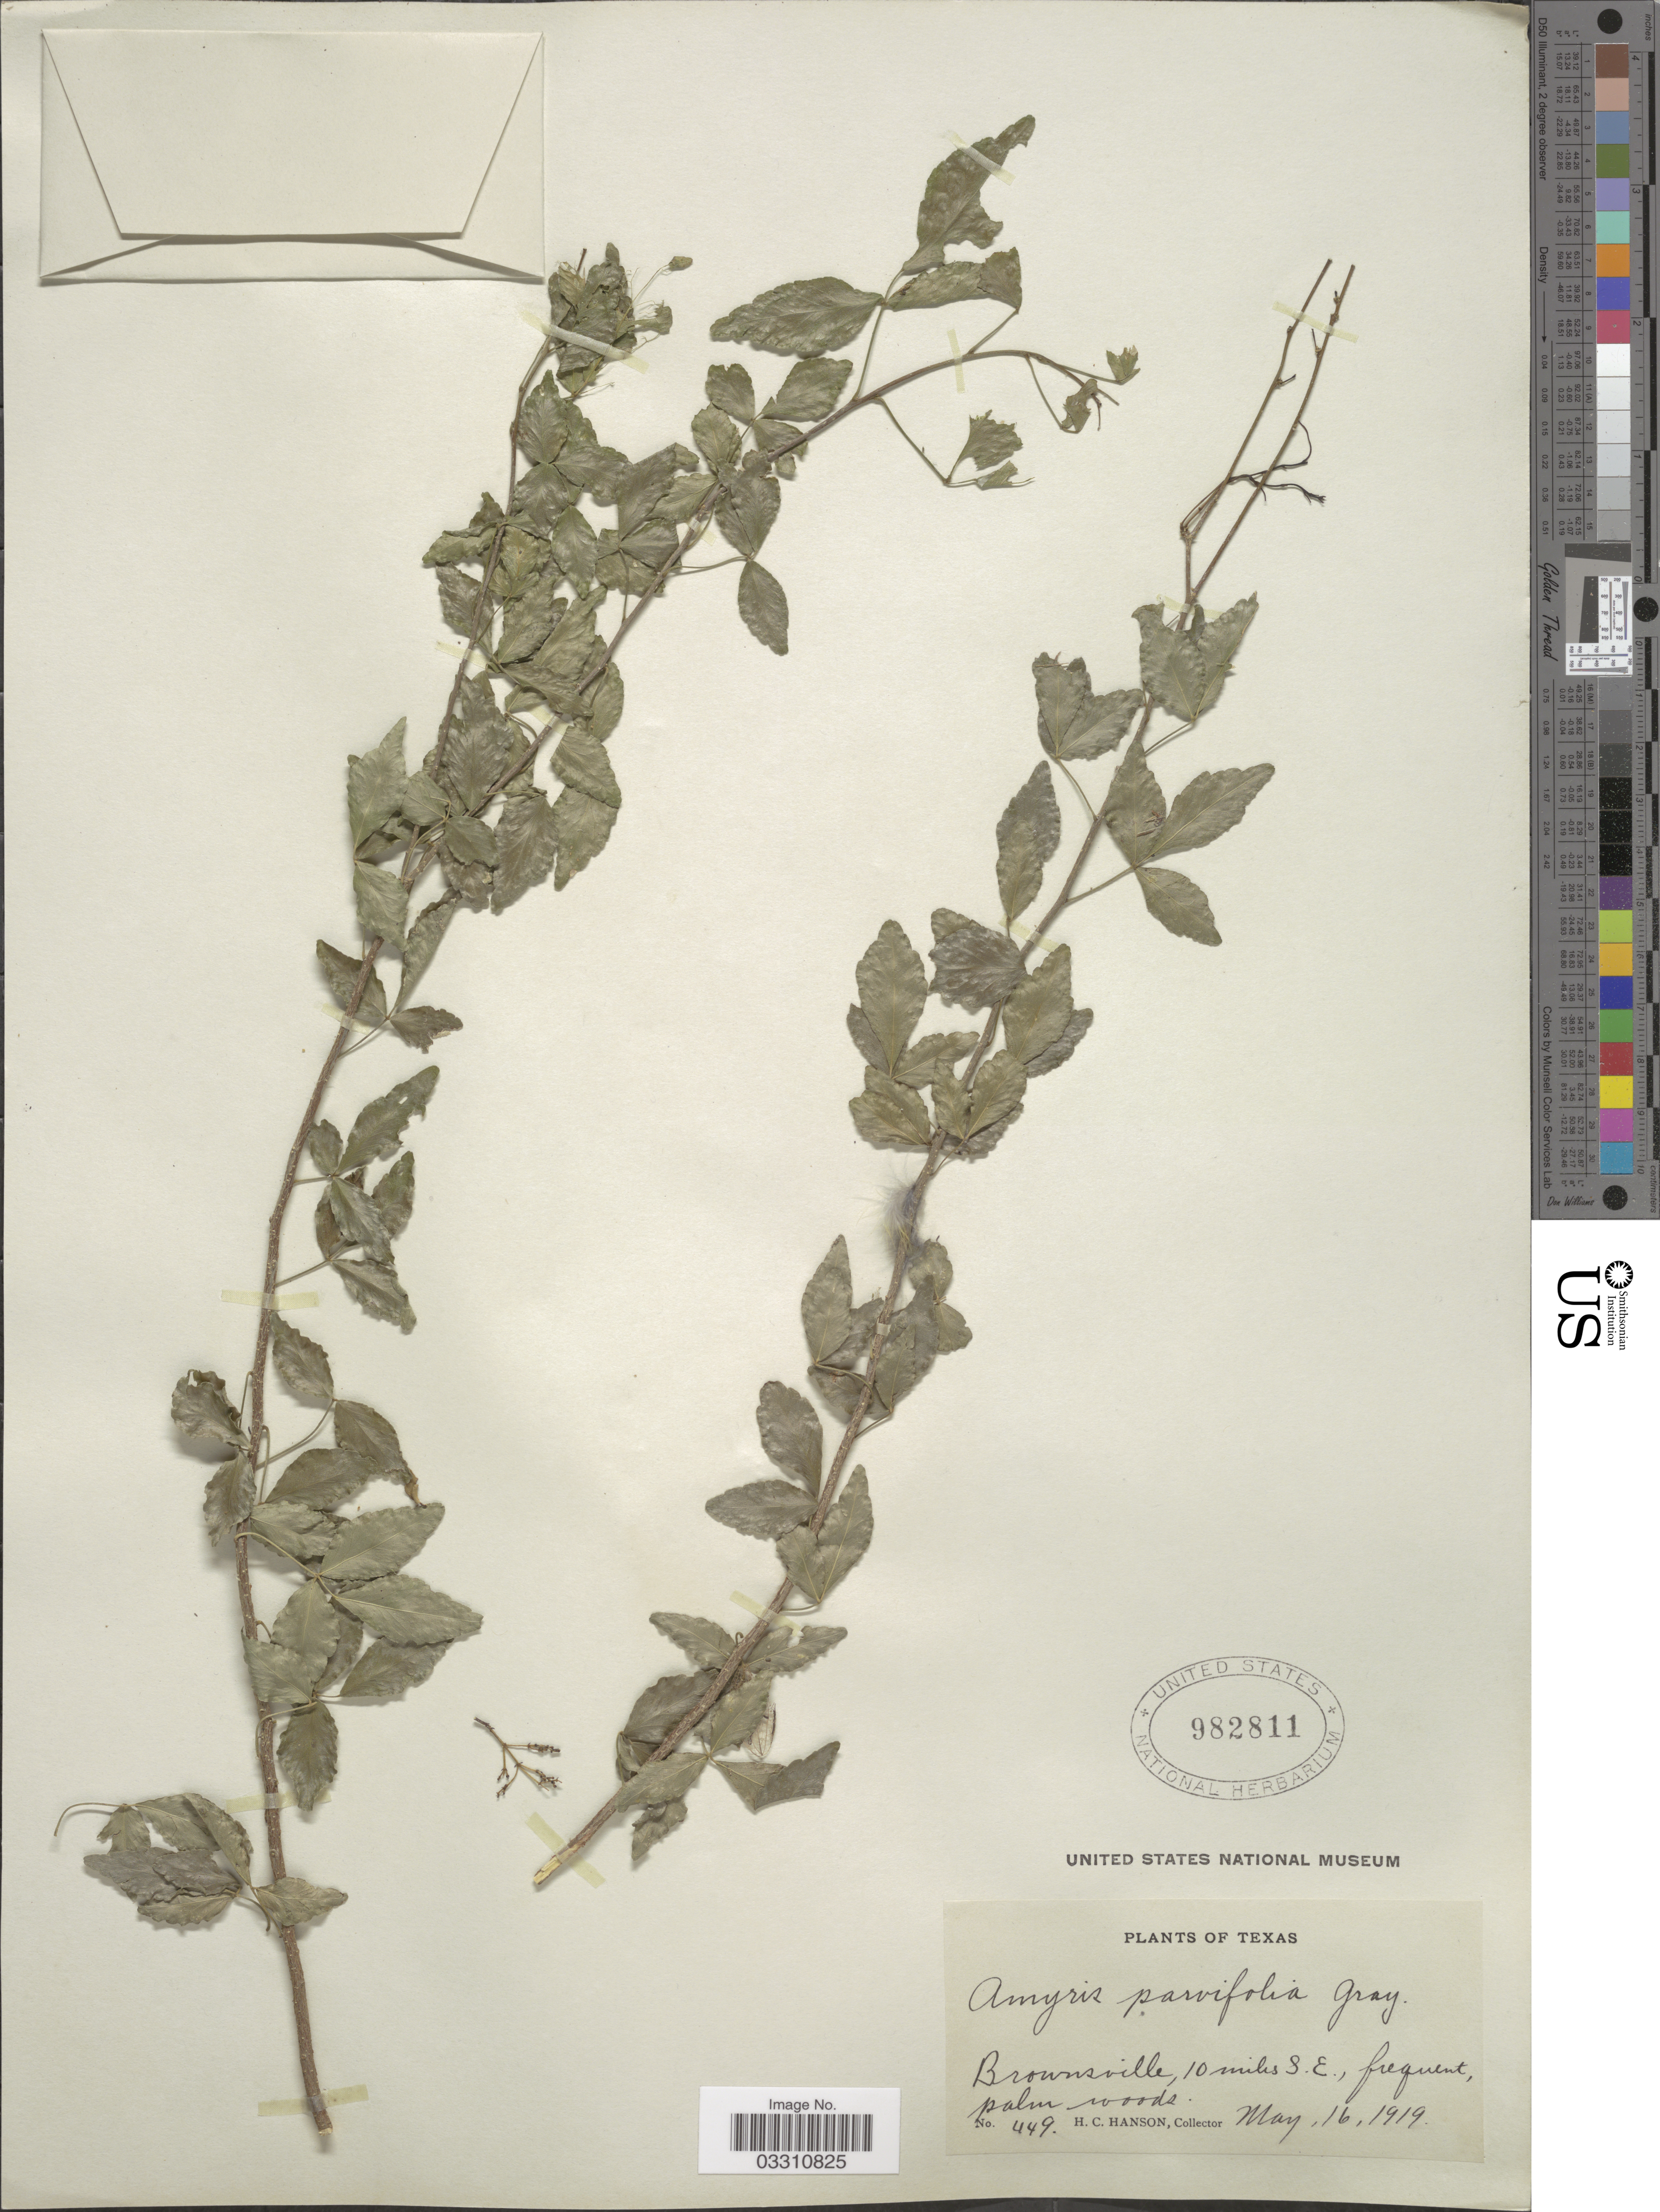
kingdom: Plantae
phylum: Tracheophyta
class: Magnoliopsida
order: Sapindales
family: Rutaceae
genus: Amyris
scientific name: Amyris texana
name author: (Buckley) P. Wilson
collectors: H. Hanson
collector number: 449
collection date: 1919-05-16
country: United States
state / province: Texas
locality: Brownsville, 10 miles S.E.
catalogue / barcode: US 982811